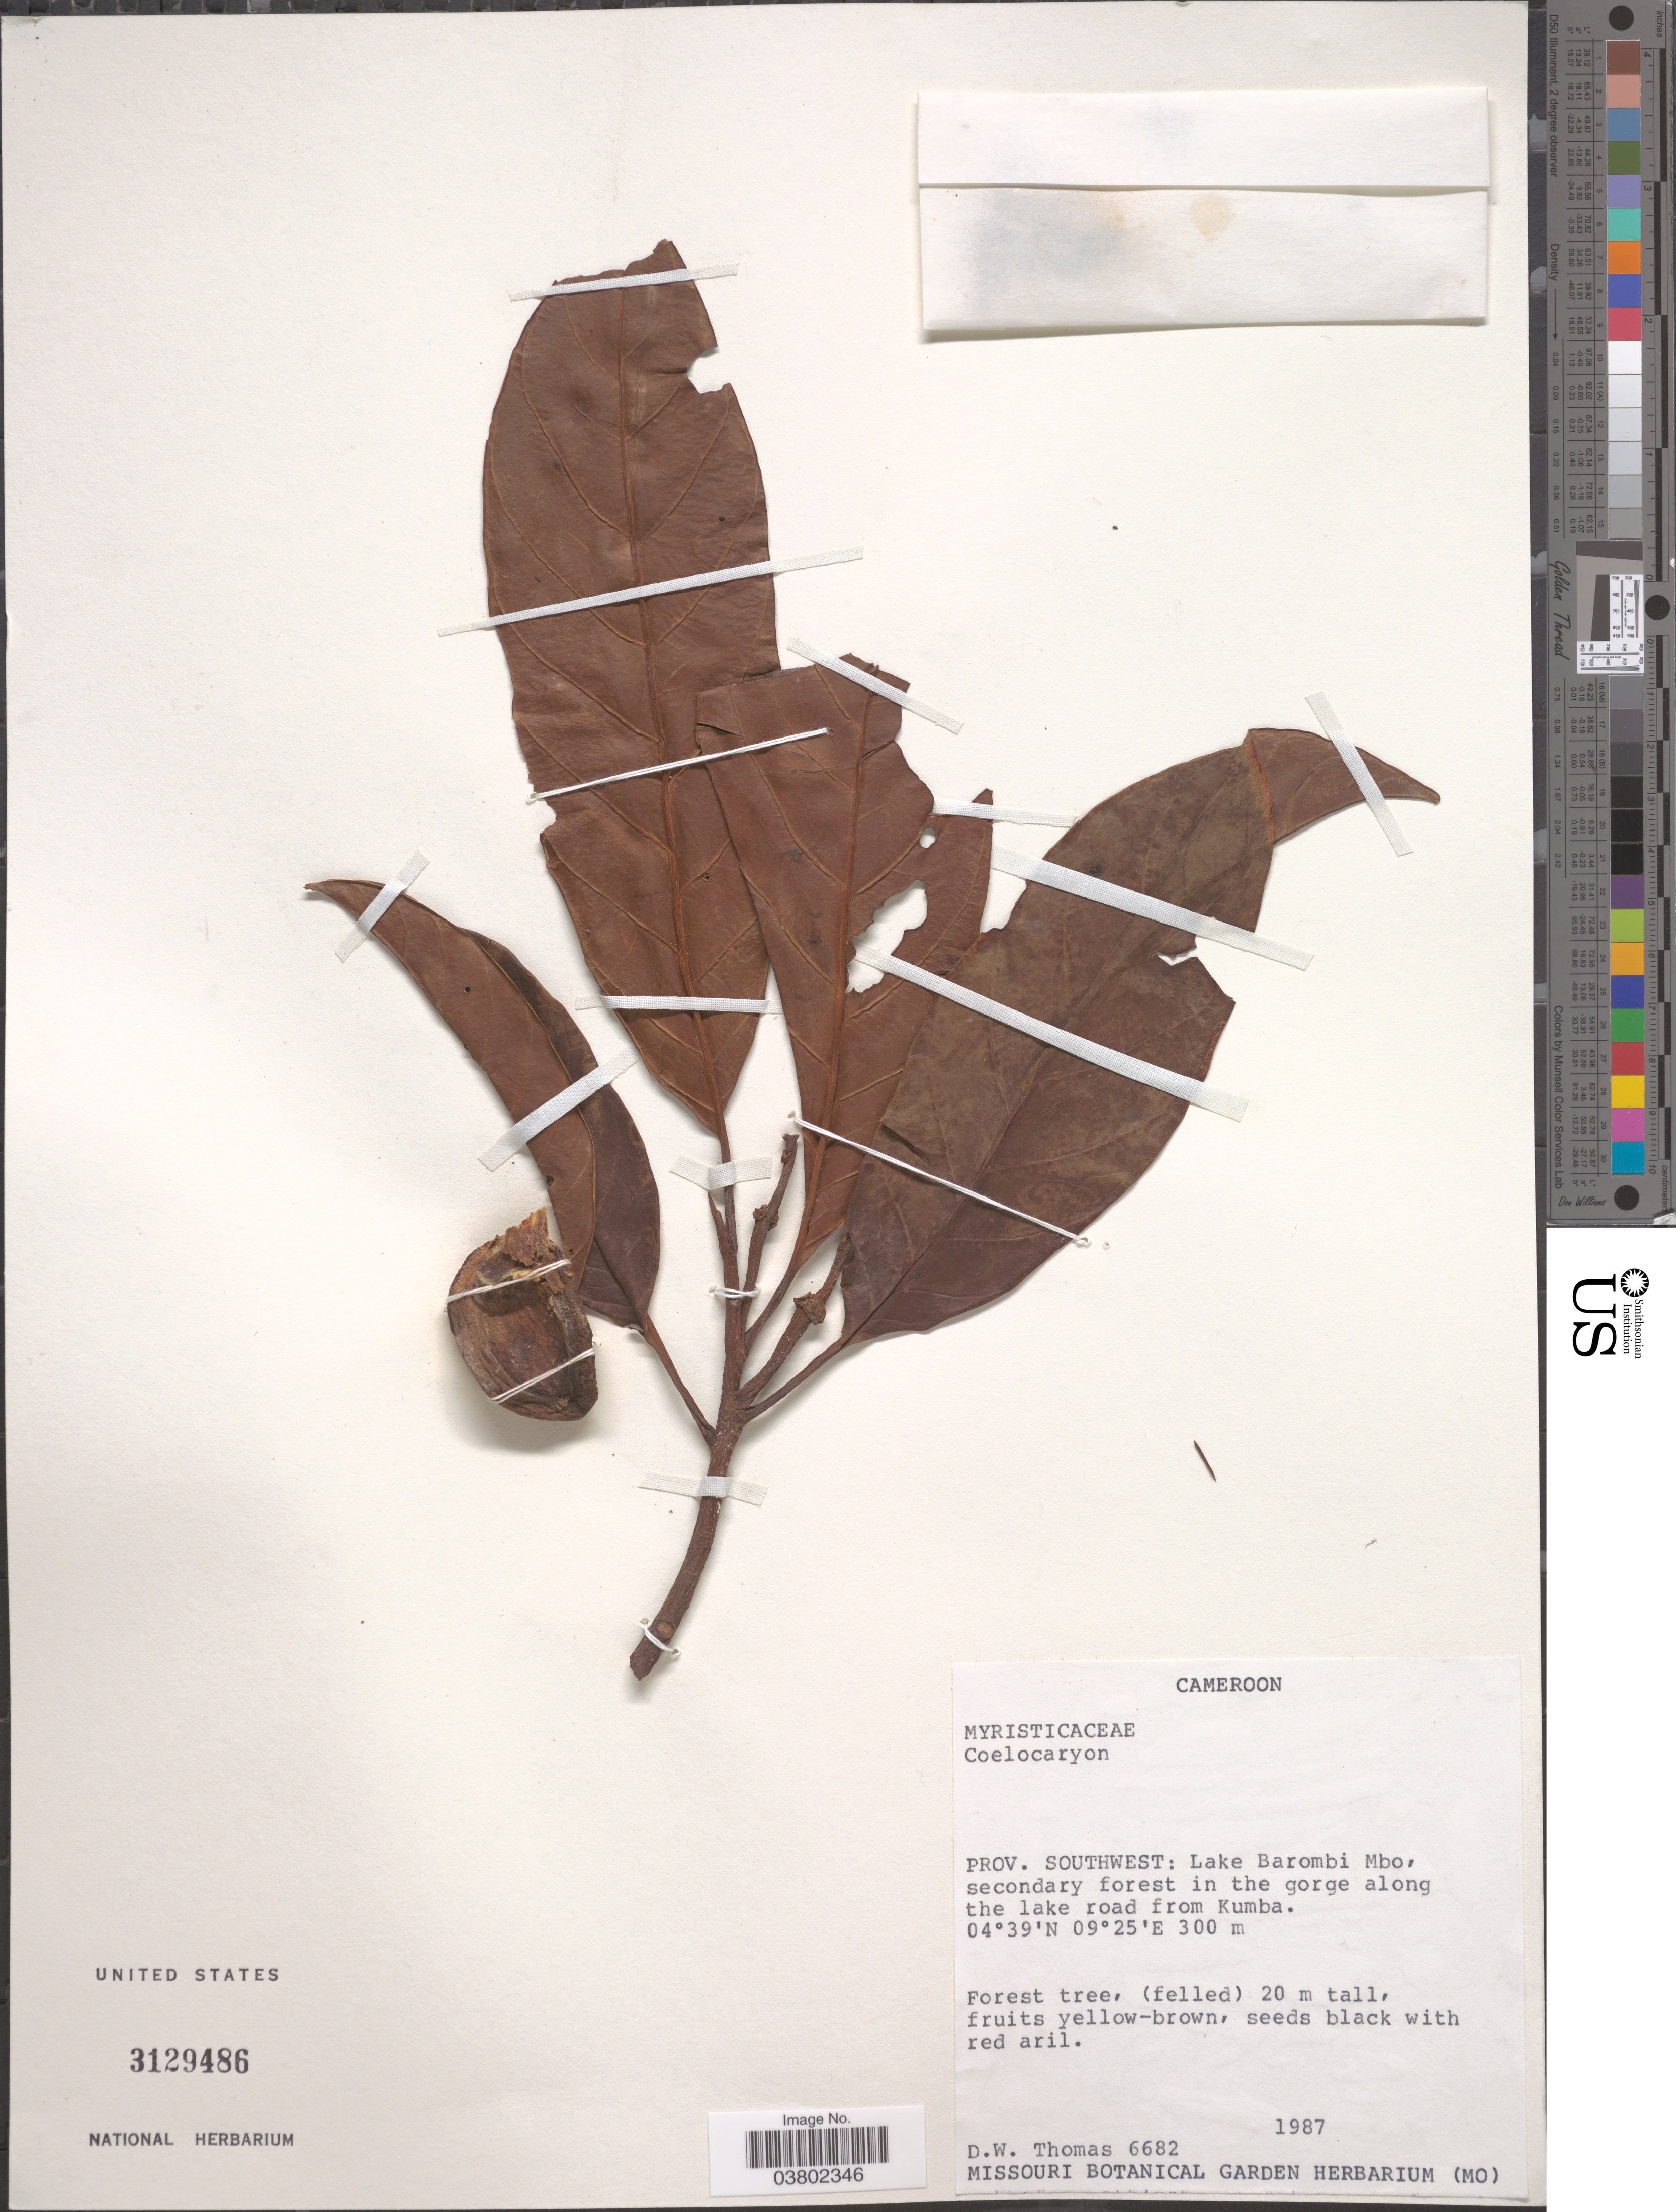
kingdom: Plantae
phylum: Tracheophyta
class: Magnoliopsida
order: Magnoliales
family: Myristicaceae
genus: Coelocaryon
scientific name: Coelocaryon preussii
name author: Warb.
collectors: D. W. Thomas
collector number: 6682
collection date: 1987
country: Cameroon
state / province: Sud-Ouest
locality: Prov. Southwest: Lake Barombi Mbo, in the gorge along the lake road from Kumba.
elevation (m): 300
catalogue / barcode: US 3129486